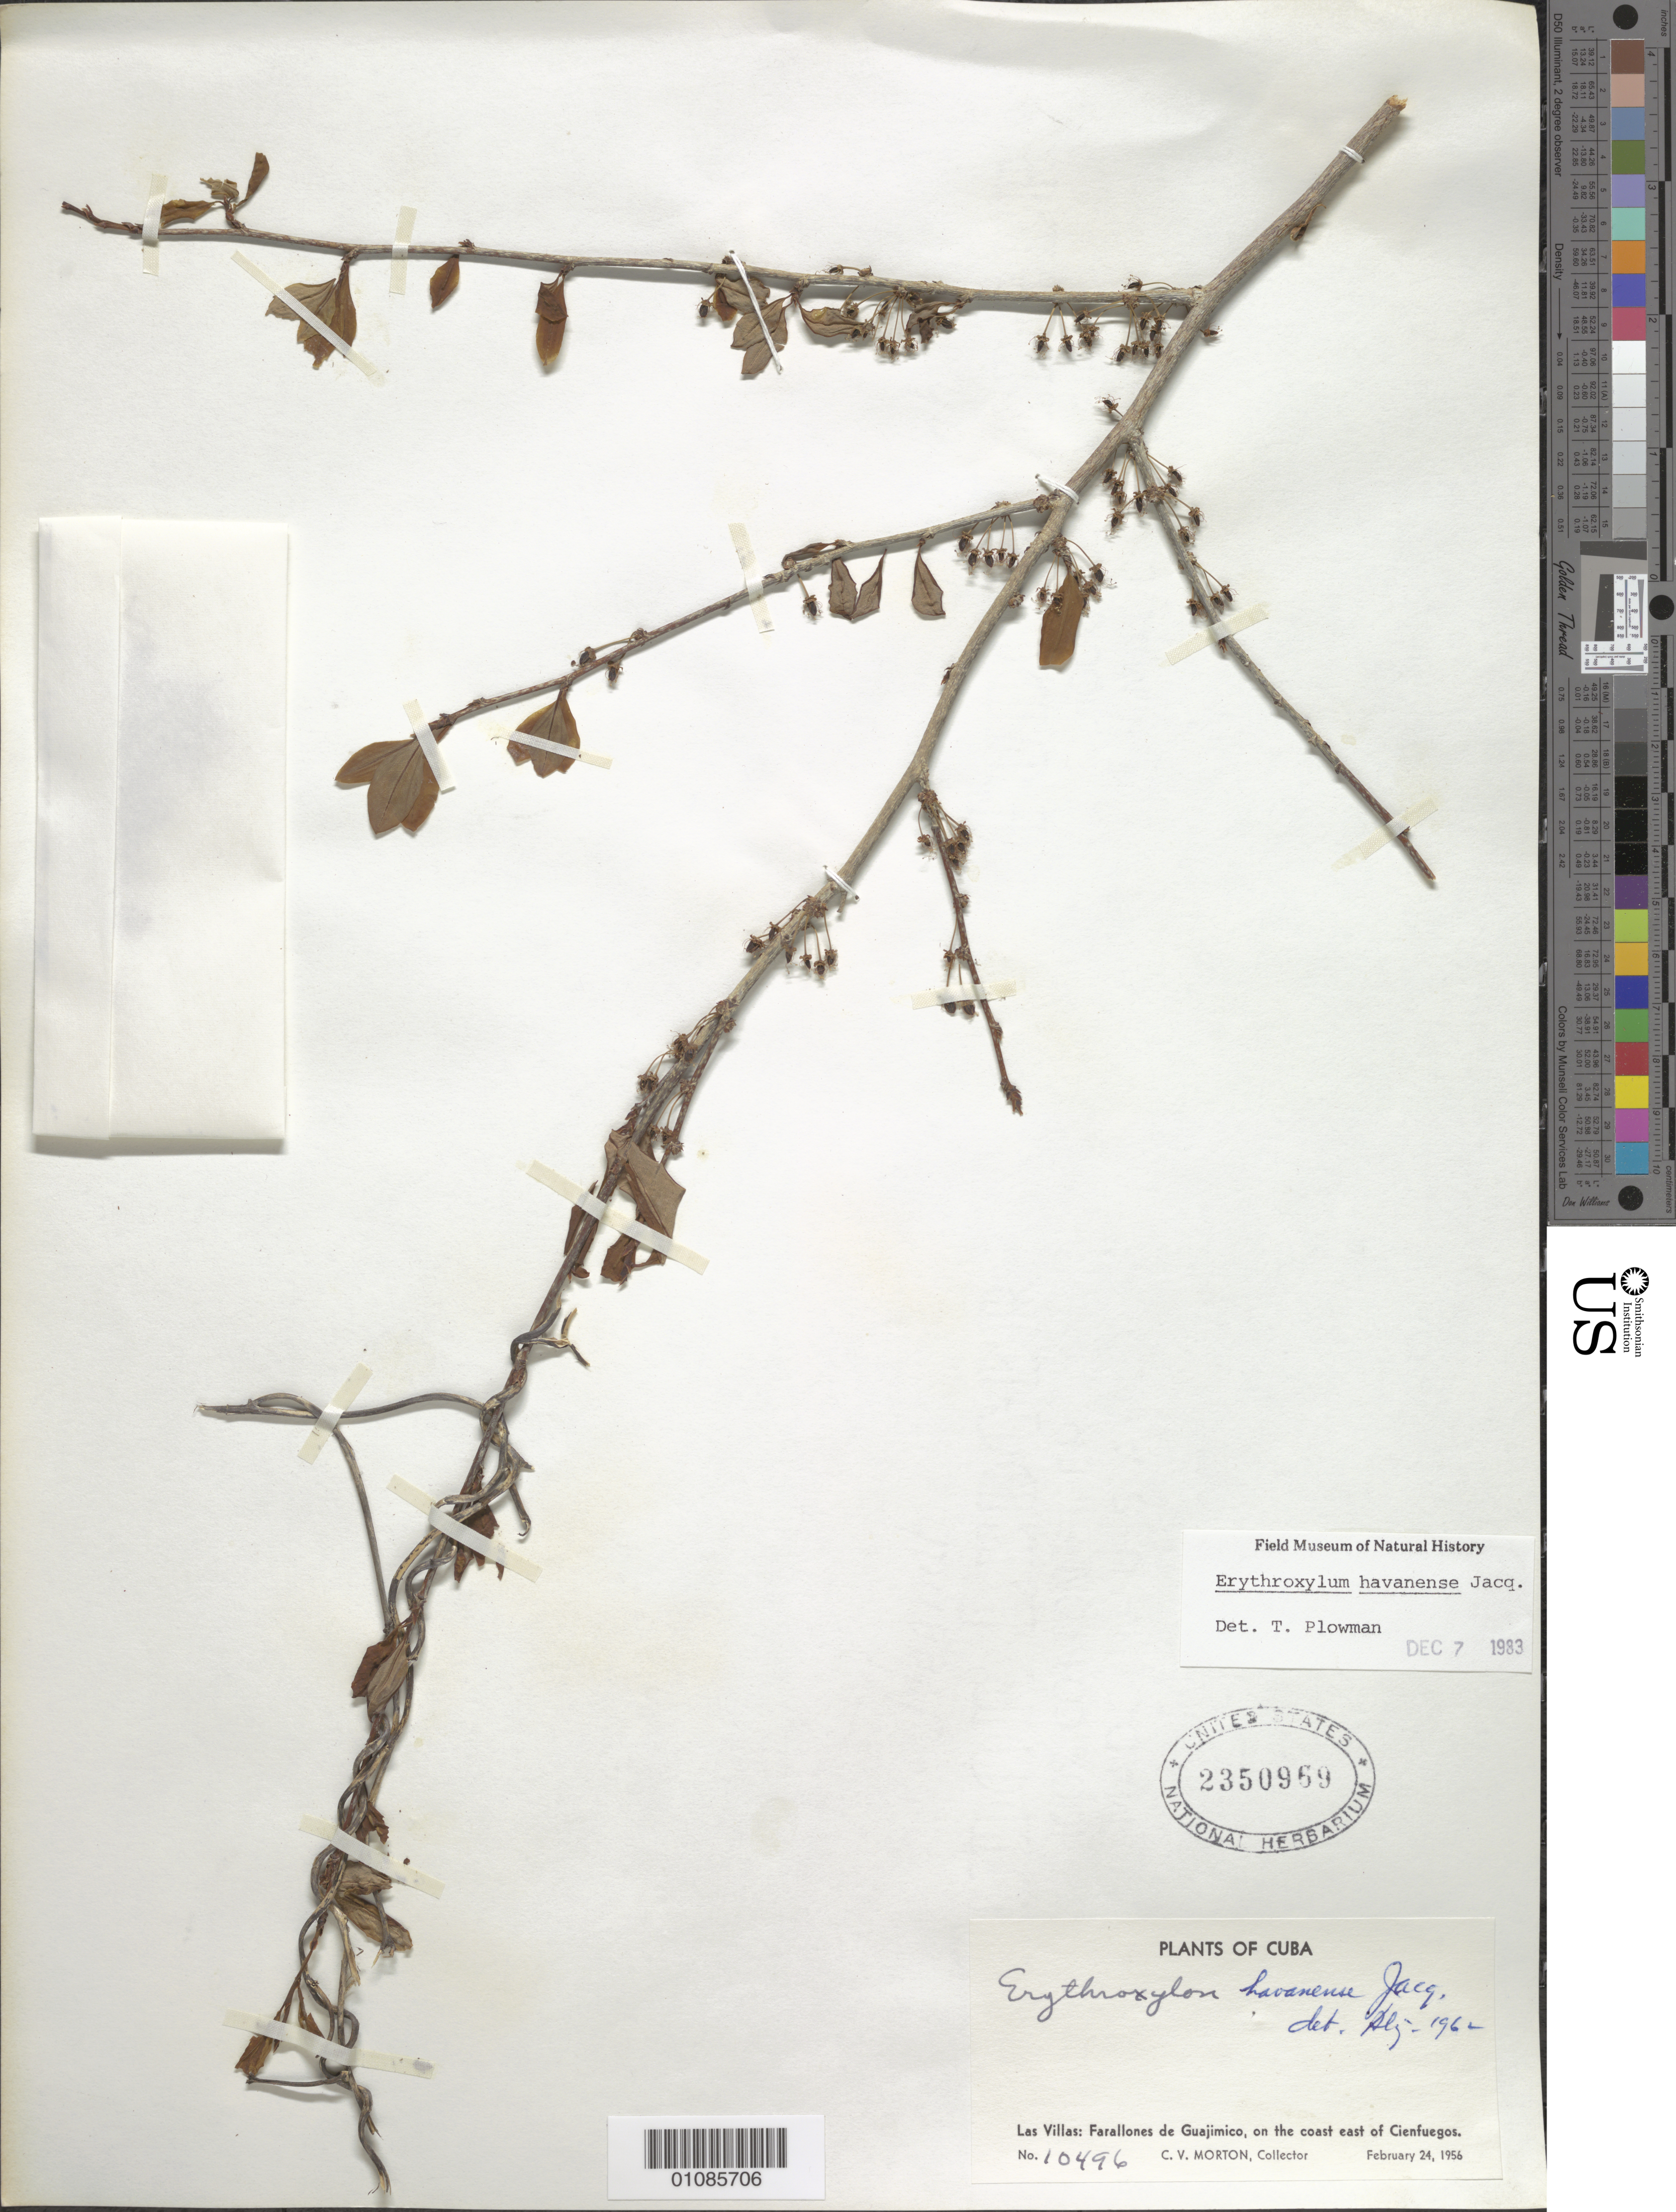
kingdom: Plantae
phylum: Tracheophyta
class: Magnoliopsida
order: Malpighiales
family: Erythroxylaceae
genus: Erythroxylum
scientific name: Erythroxylum havanense var. havanense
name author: Jacq.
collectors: C. V. Morton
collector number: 10496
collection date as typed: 24 Feb 1956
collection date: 1956-02-24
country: Cuba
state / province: Las Villas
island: Cuba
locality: Fallones de Guajimico, on the coast E of Cienfuegos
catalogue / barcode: US 2350959